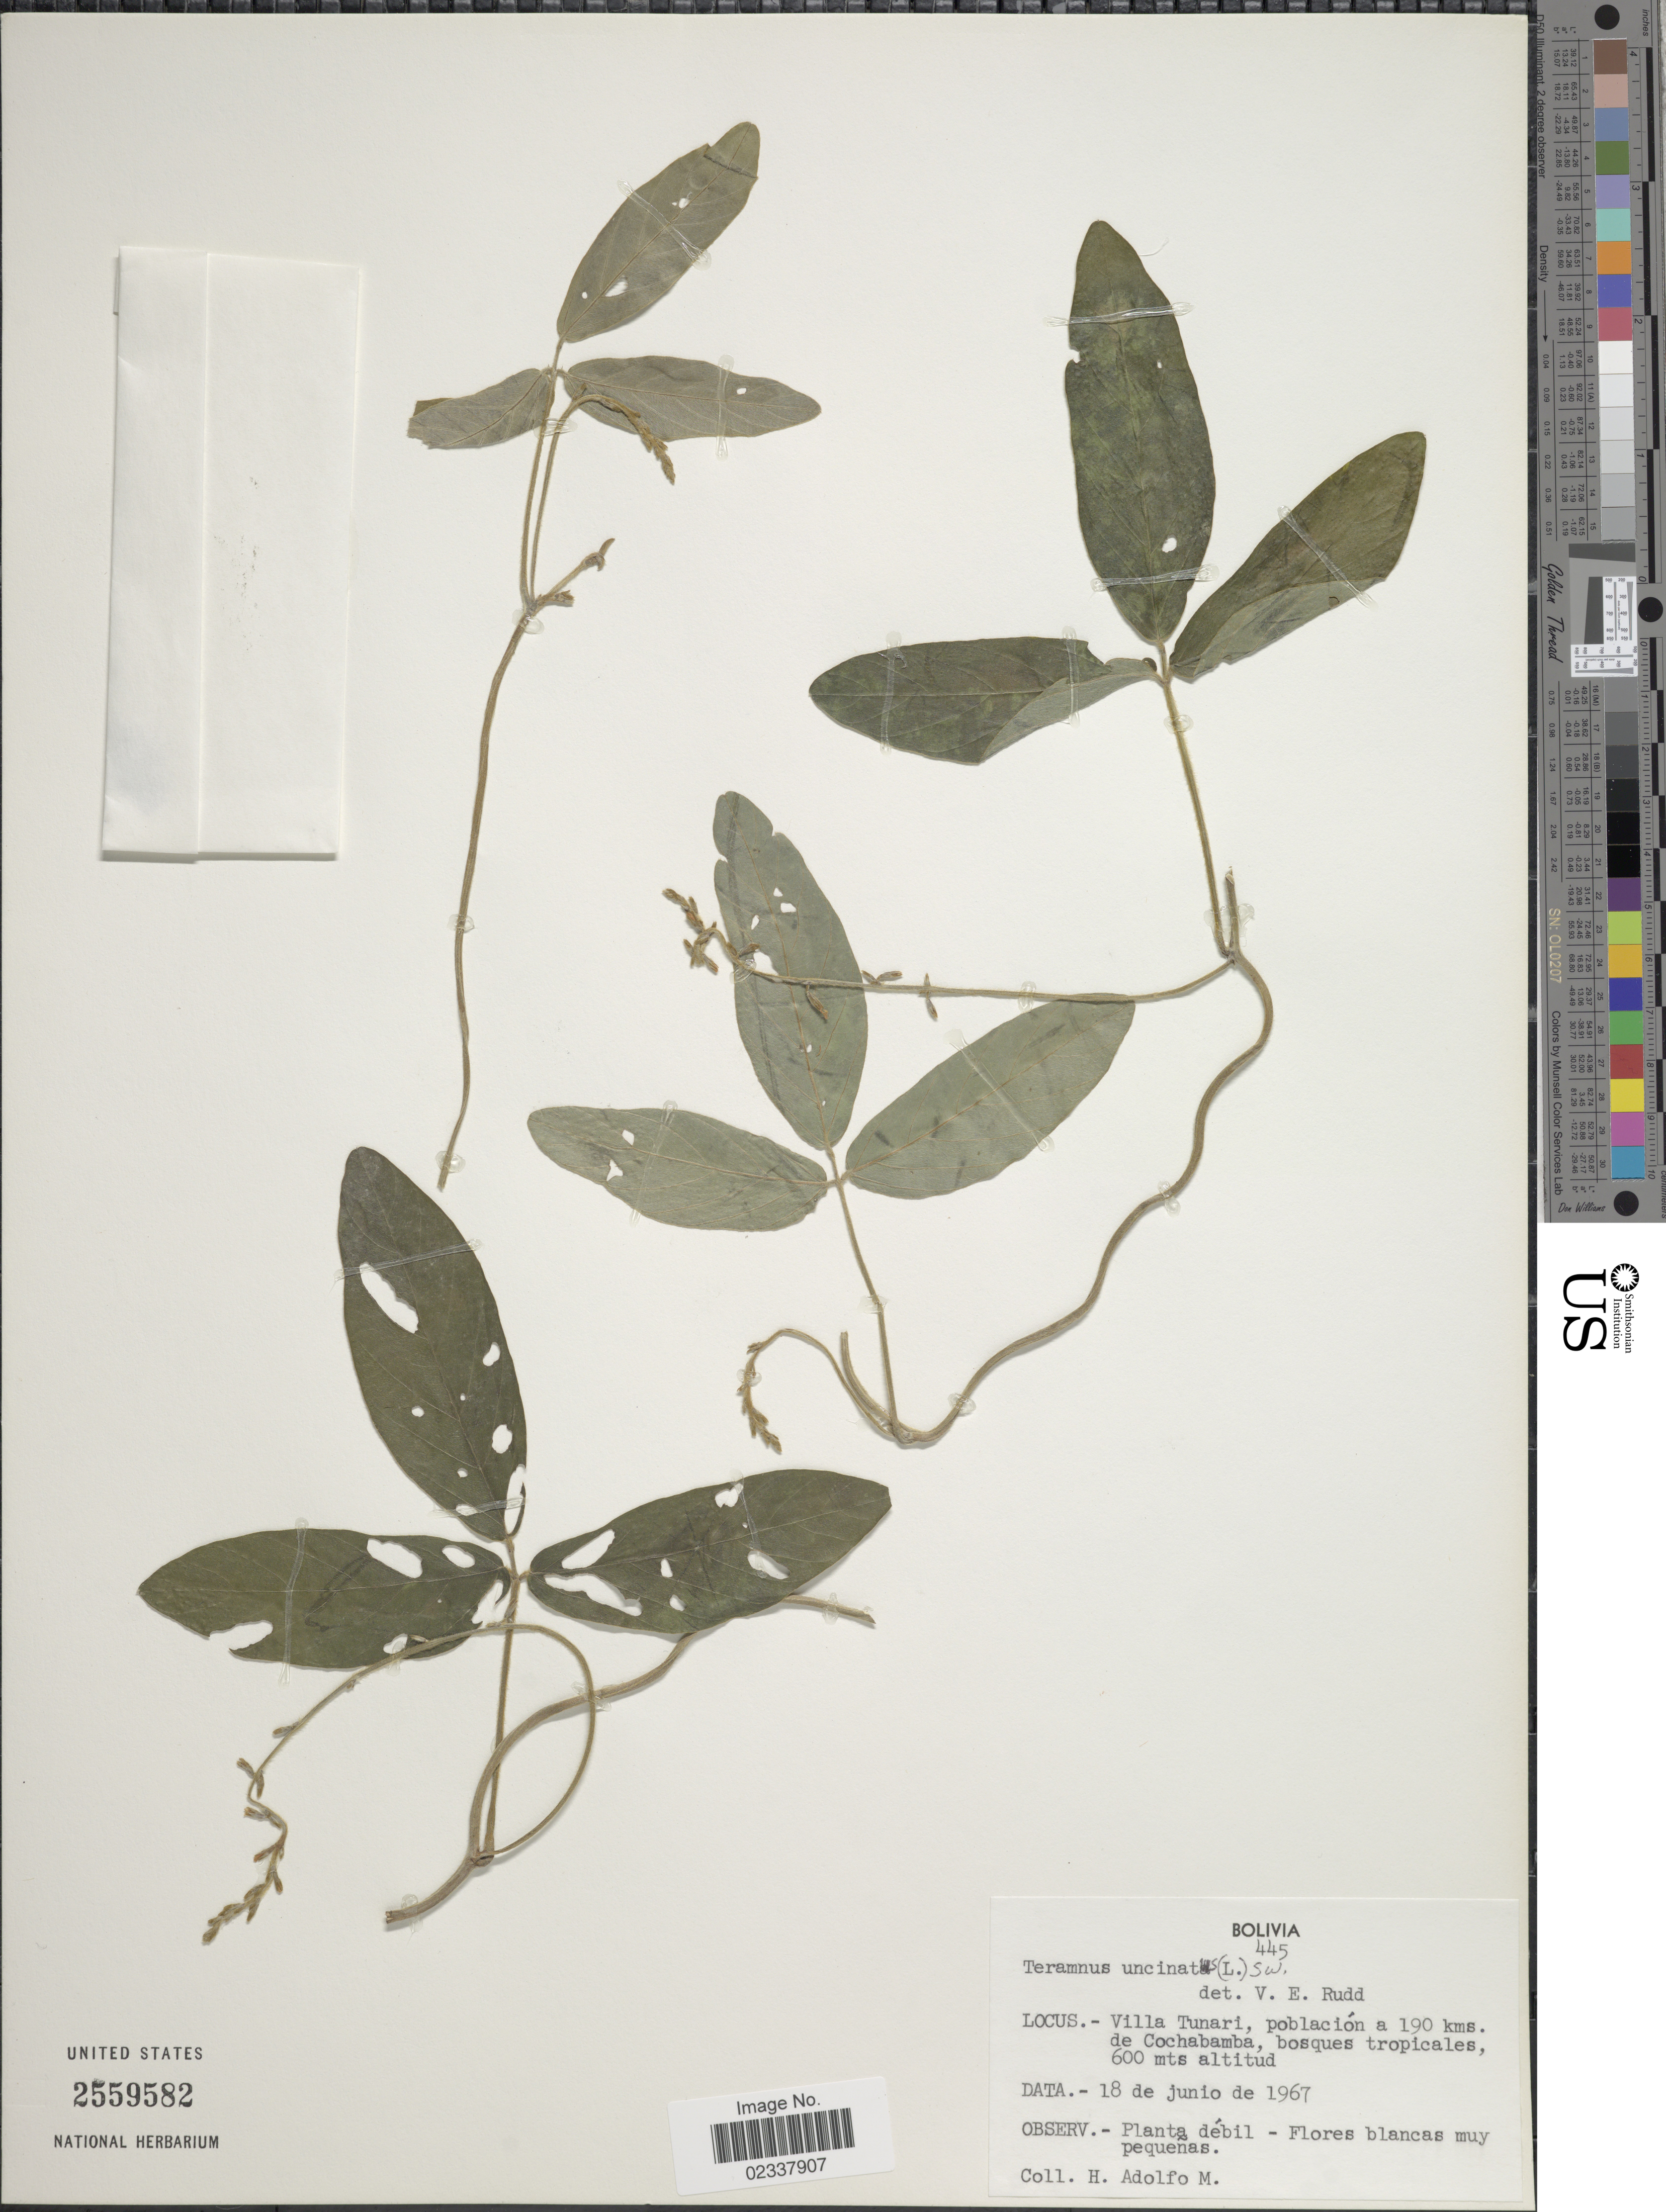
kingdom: Plantae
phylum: Tracheophyta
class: Magnoliopsida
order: Fabales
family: Fabaceae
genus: Teramnus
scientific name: Teramnus uncinatus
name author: (L.) Sw.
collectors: Bro. Adolfo M.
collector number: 445?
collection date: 1967-06-18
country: Bolivia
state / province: Cochabamba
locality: Villa Tunari, población a 190 kms de Cochabamba, bosques tropicales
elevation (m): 600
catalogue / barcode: US 2559582